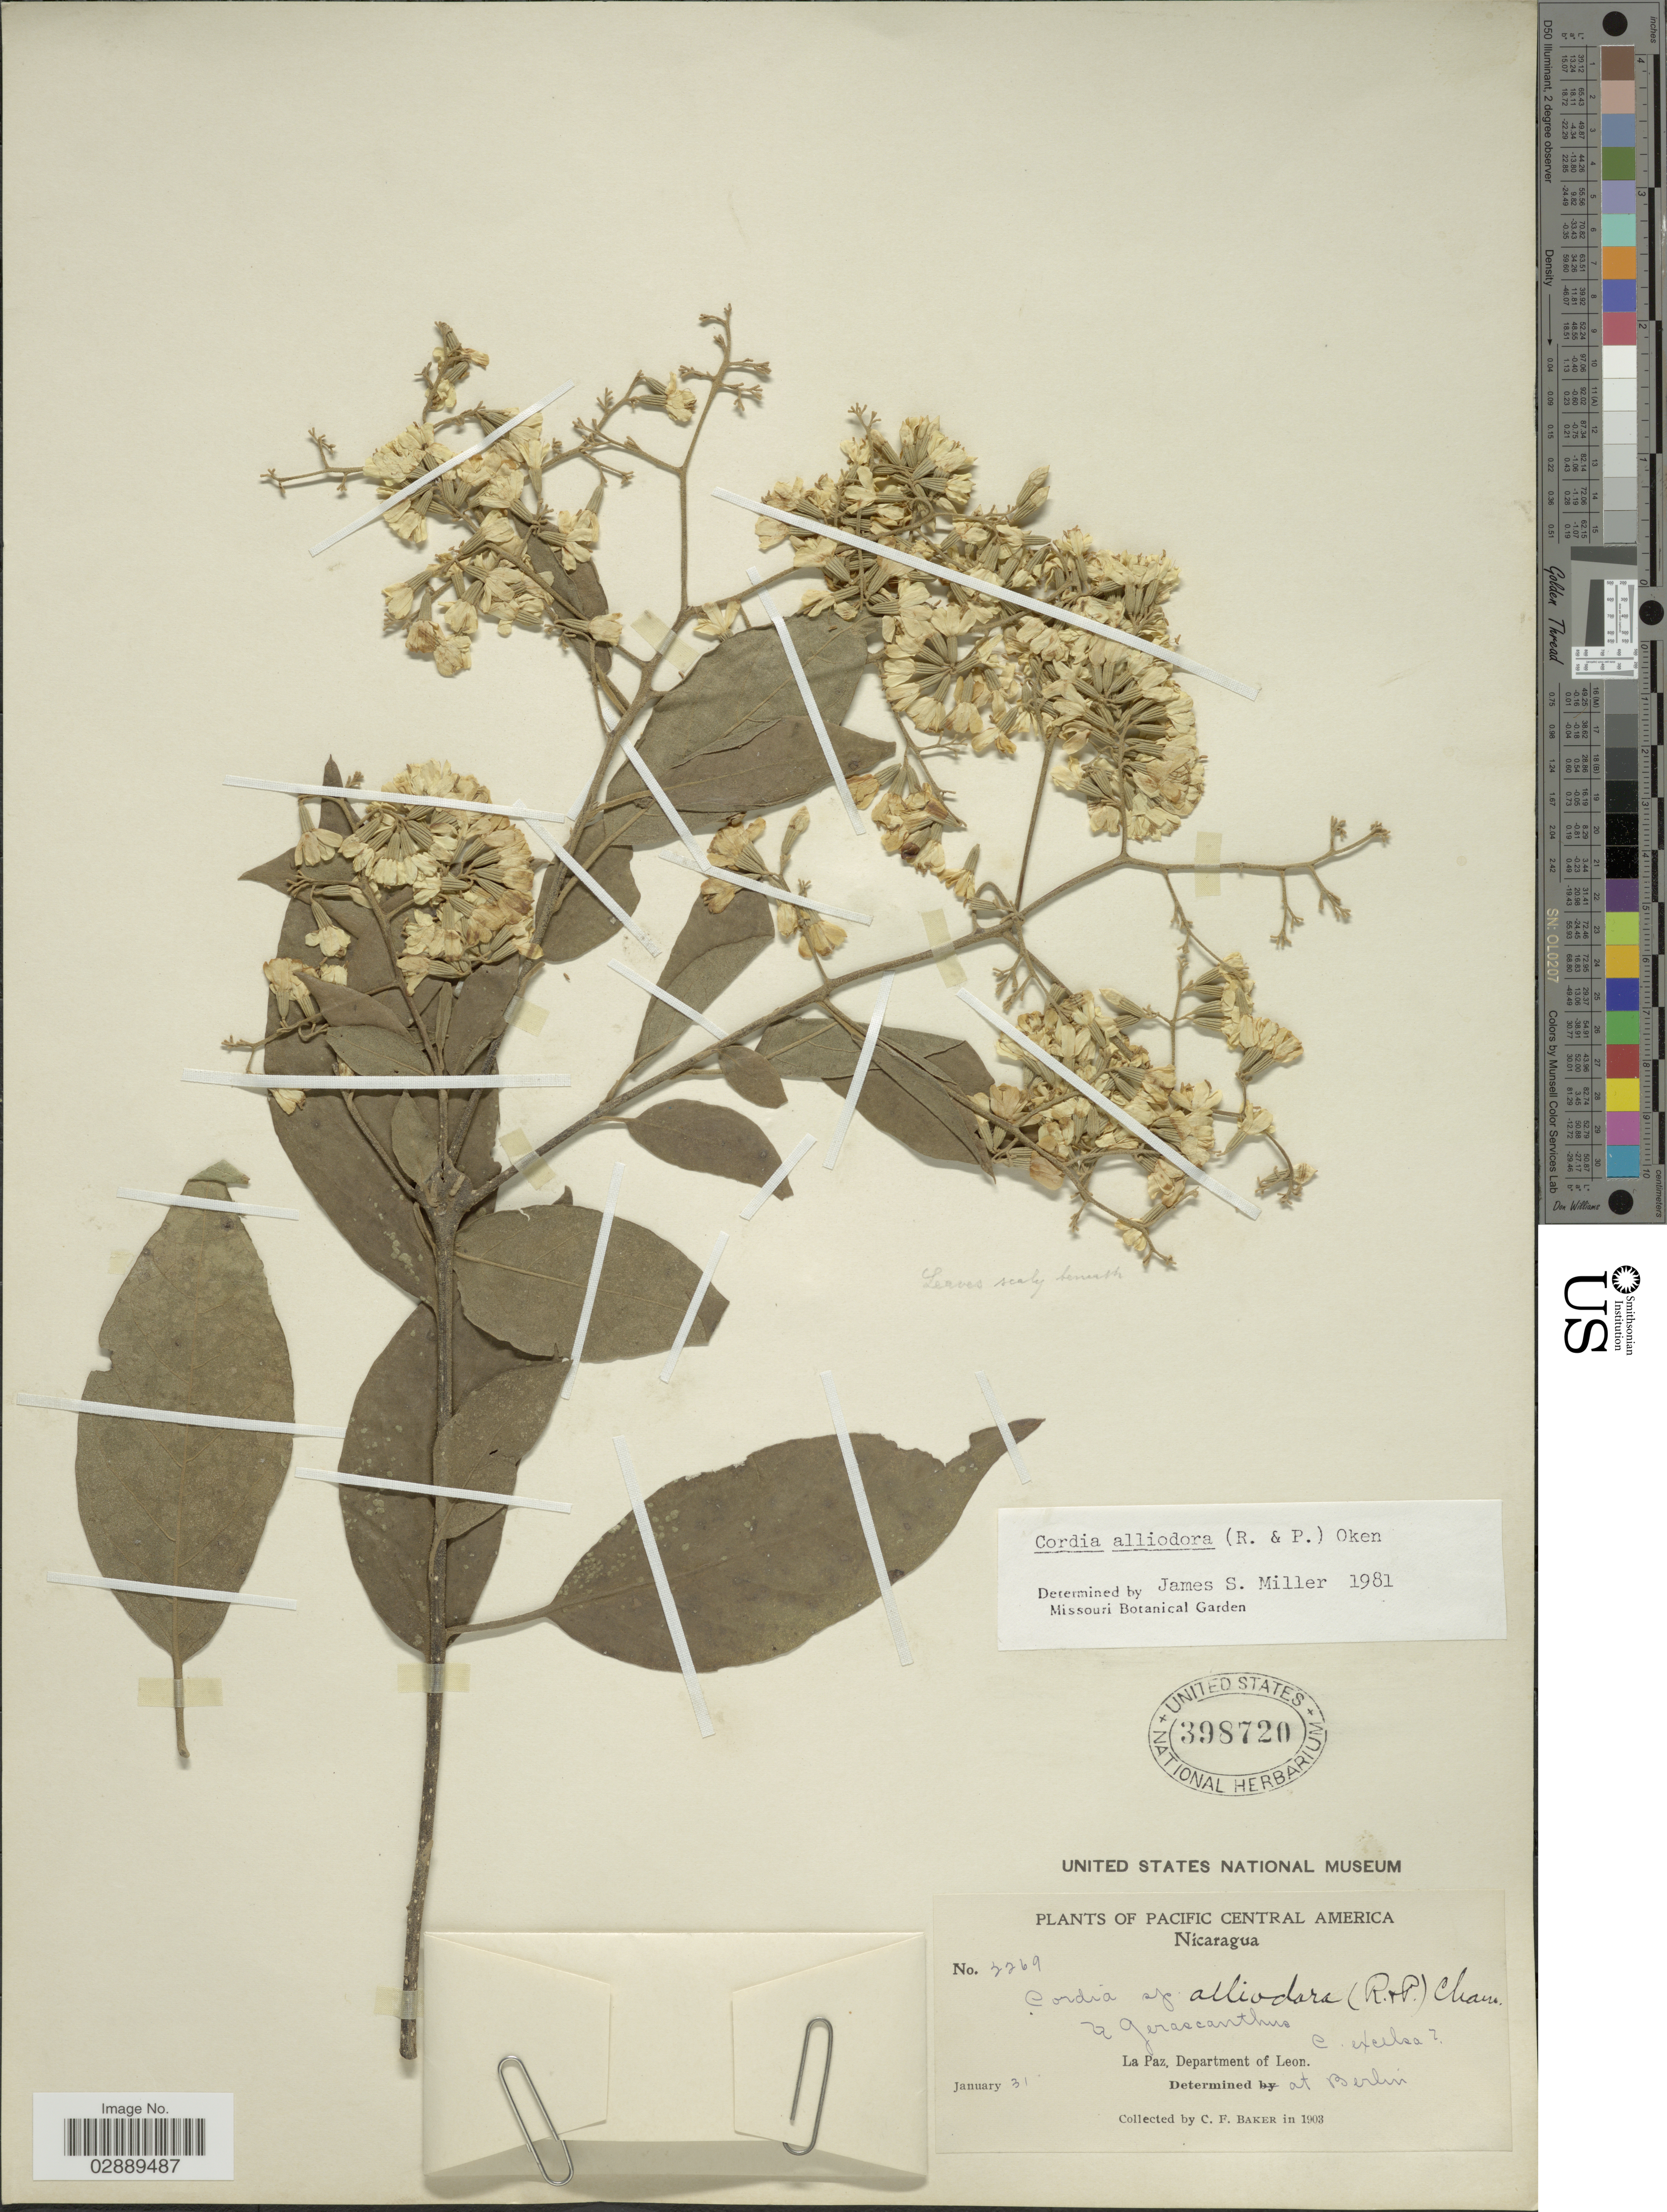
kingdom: Plantae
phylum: Tracheophyta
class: Magnoliopsida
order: Boraginales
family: Cordiaceae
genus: Cordia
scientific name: Cordia alliodora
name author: (Ruiz & Pav.) Oken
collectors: C. F. Baker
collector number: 2269*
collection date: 1903-01-31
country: Nicaragua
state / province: Leon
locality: La Paz, Department of Leon.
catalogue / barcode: US 398720